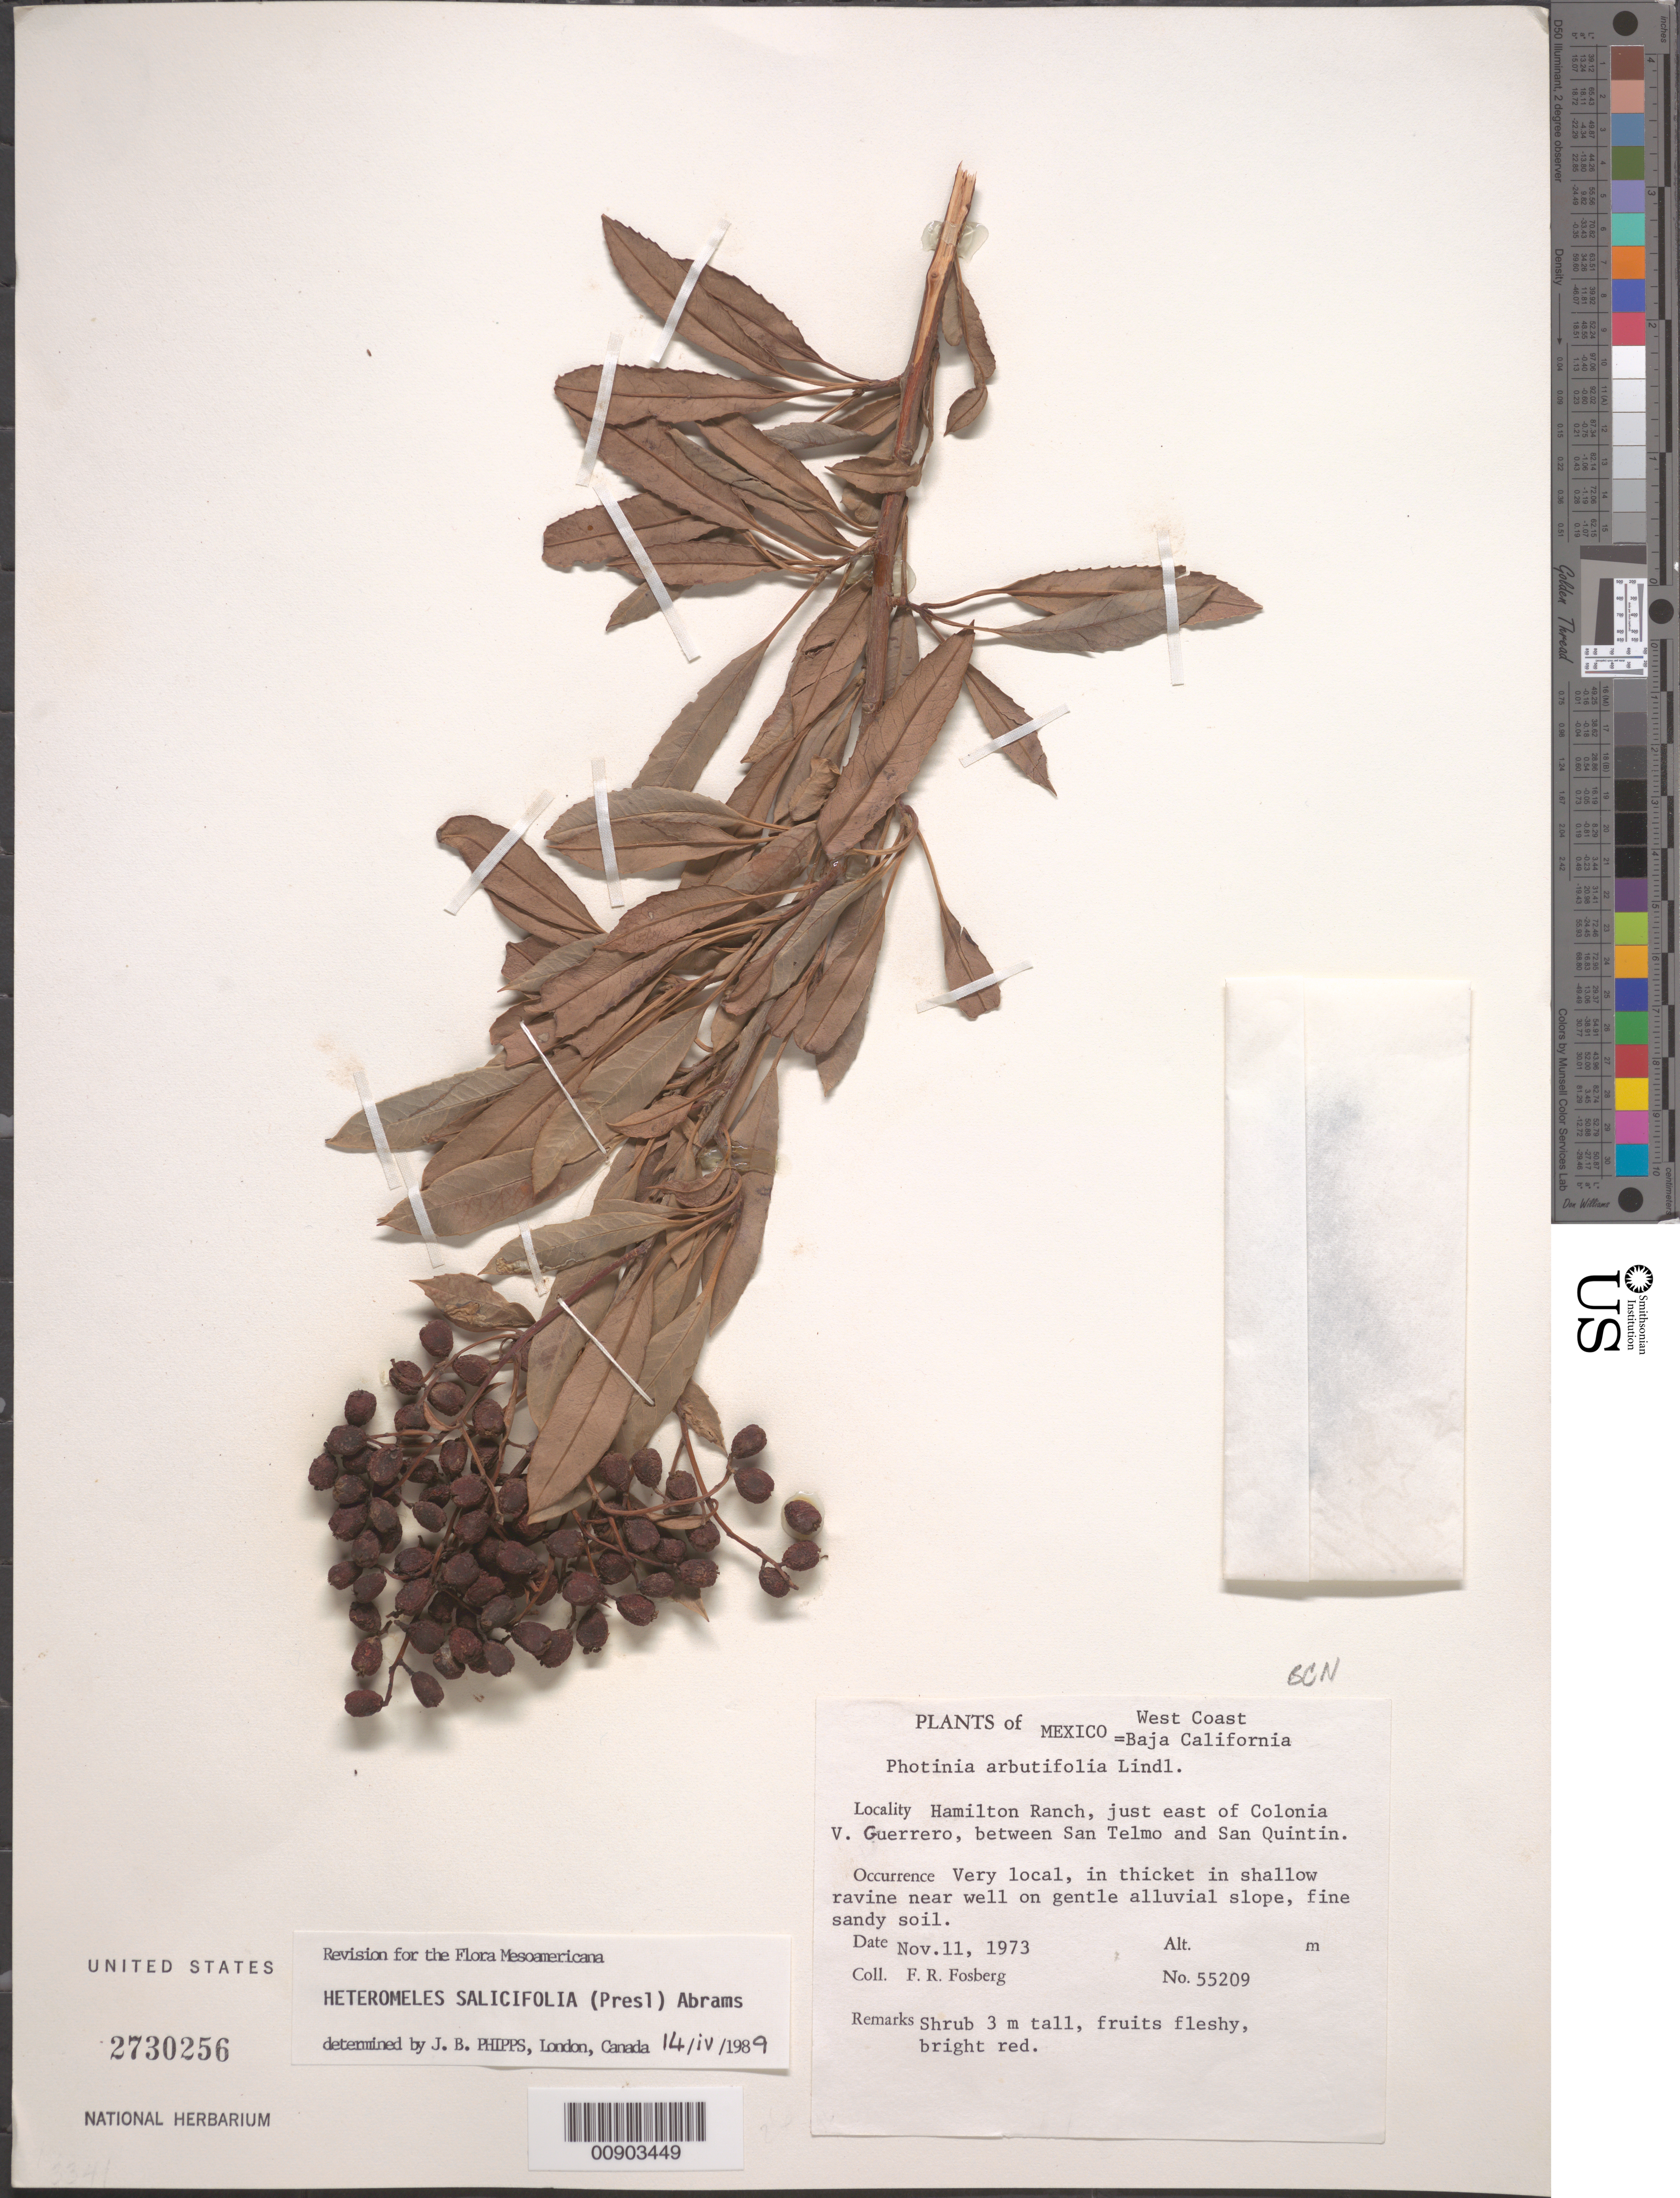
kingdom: Plantae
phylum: Tracheophyta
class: Magnoliopsida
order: Rosales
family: Rosaceae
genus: Heteromeles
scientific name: Heteromeles salicifolia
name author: (C. Presl) Abrams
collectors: F. R. Fosberg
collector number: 55209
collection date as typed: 11 Nov 1973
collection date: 1973-11-11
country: Mexico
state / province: Baja California Norte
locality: Hamilton Ranch, just east of Colonia V. Guerrero, between San Telmo and San Quintin.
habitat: In thicket in shallow ravine near well on gentle alluvial slope, fine sandy soil.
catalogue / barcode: US 2730256